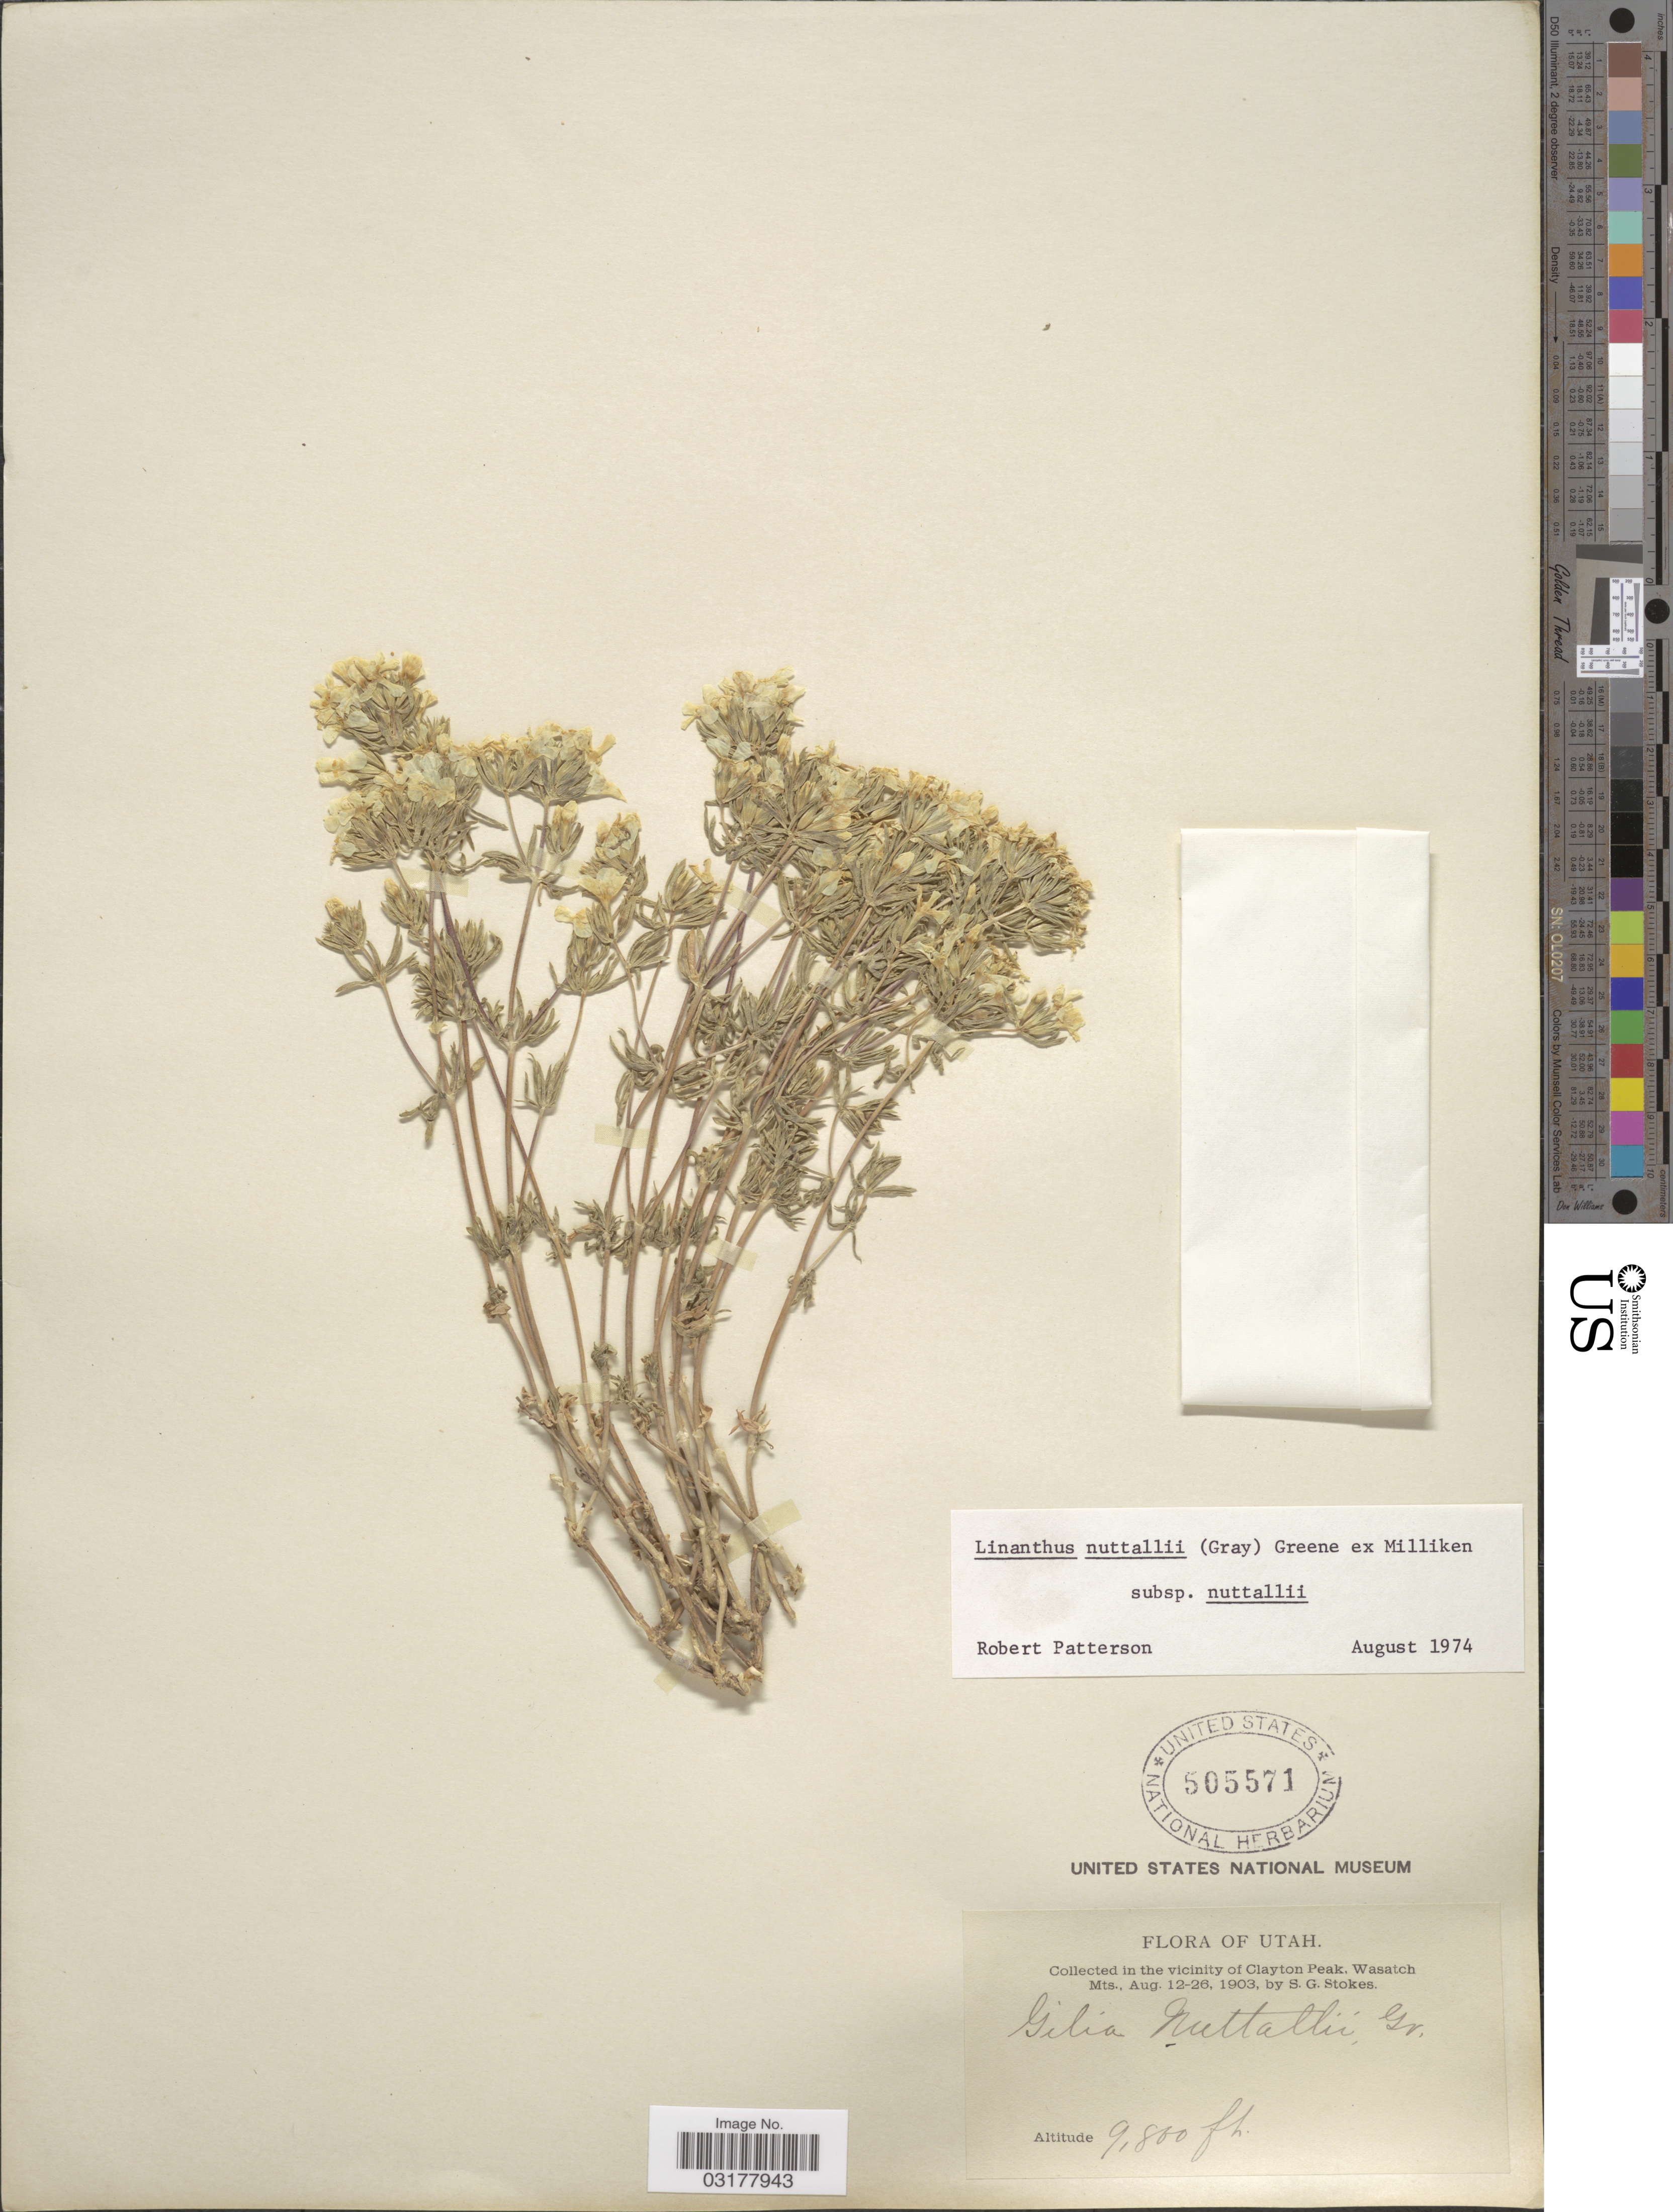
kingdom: Plantae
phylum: Tracheophyta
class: Magnoliopsida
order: Ericales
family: Polemoniaceae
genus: Leptosiphon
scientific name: Leptosiphon nuttallii subsp. nuttallii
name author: (A. Gray) J.M. Porter & L.A. Johnson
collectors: S. G. Stokes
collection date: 1903-08-12/1903-08-26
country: United States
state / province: Utah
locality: In the vicinity of Clayton Peak, Wasatch Mts.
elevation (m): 2987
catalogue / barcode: US 505571